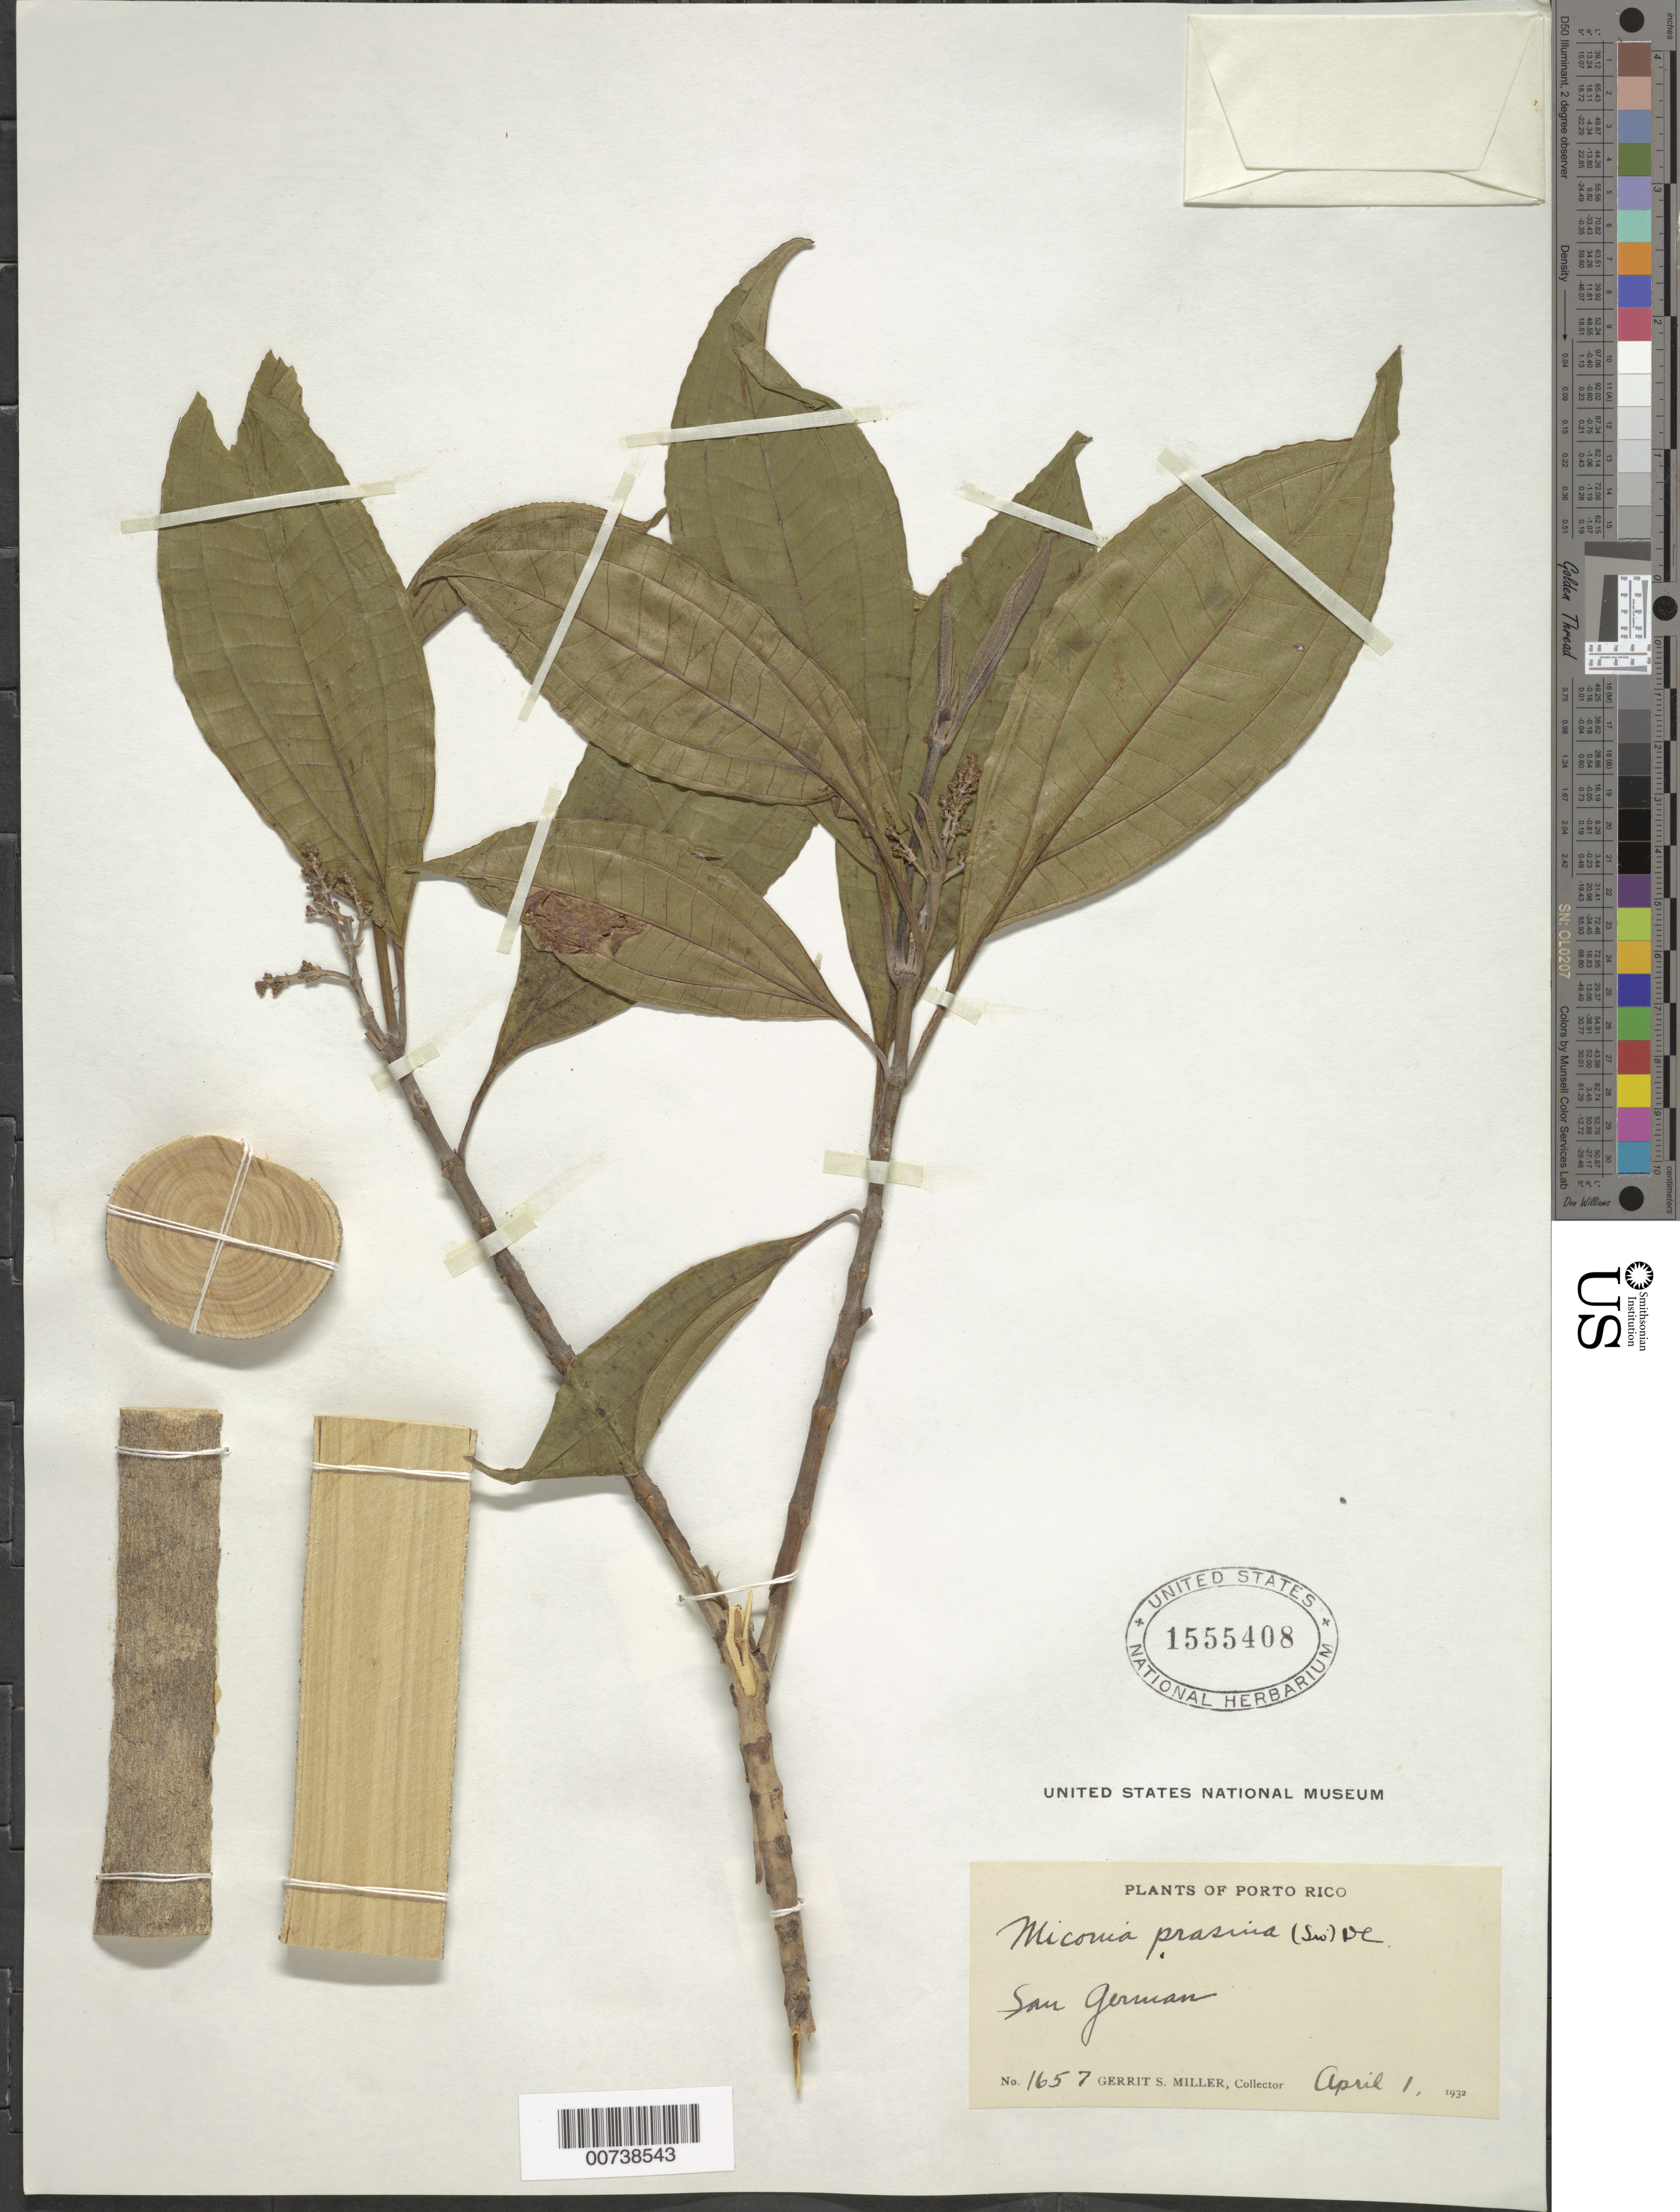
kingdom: Plantae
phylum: Tracheophyta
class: Magnoliopsida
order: Myrtales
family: Melastomataceae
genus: Miconia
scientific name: Miconia prasina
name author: (Sw.) DC.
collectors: G. S. Miller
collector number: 1657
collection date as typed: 01 Apr 1932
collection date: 1932-04-01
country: Puerto Rico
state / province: San Germán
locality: San Germán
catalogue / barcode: US 1555408